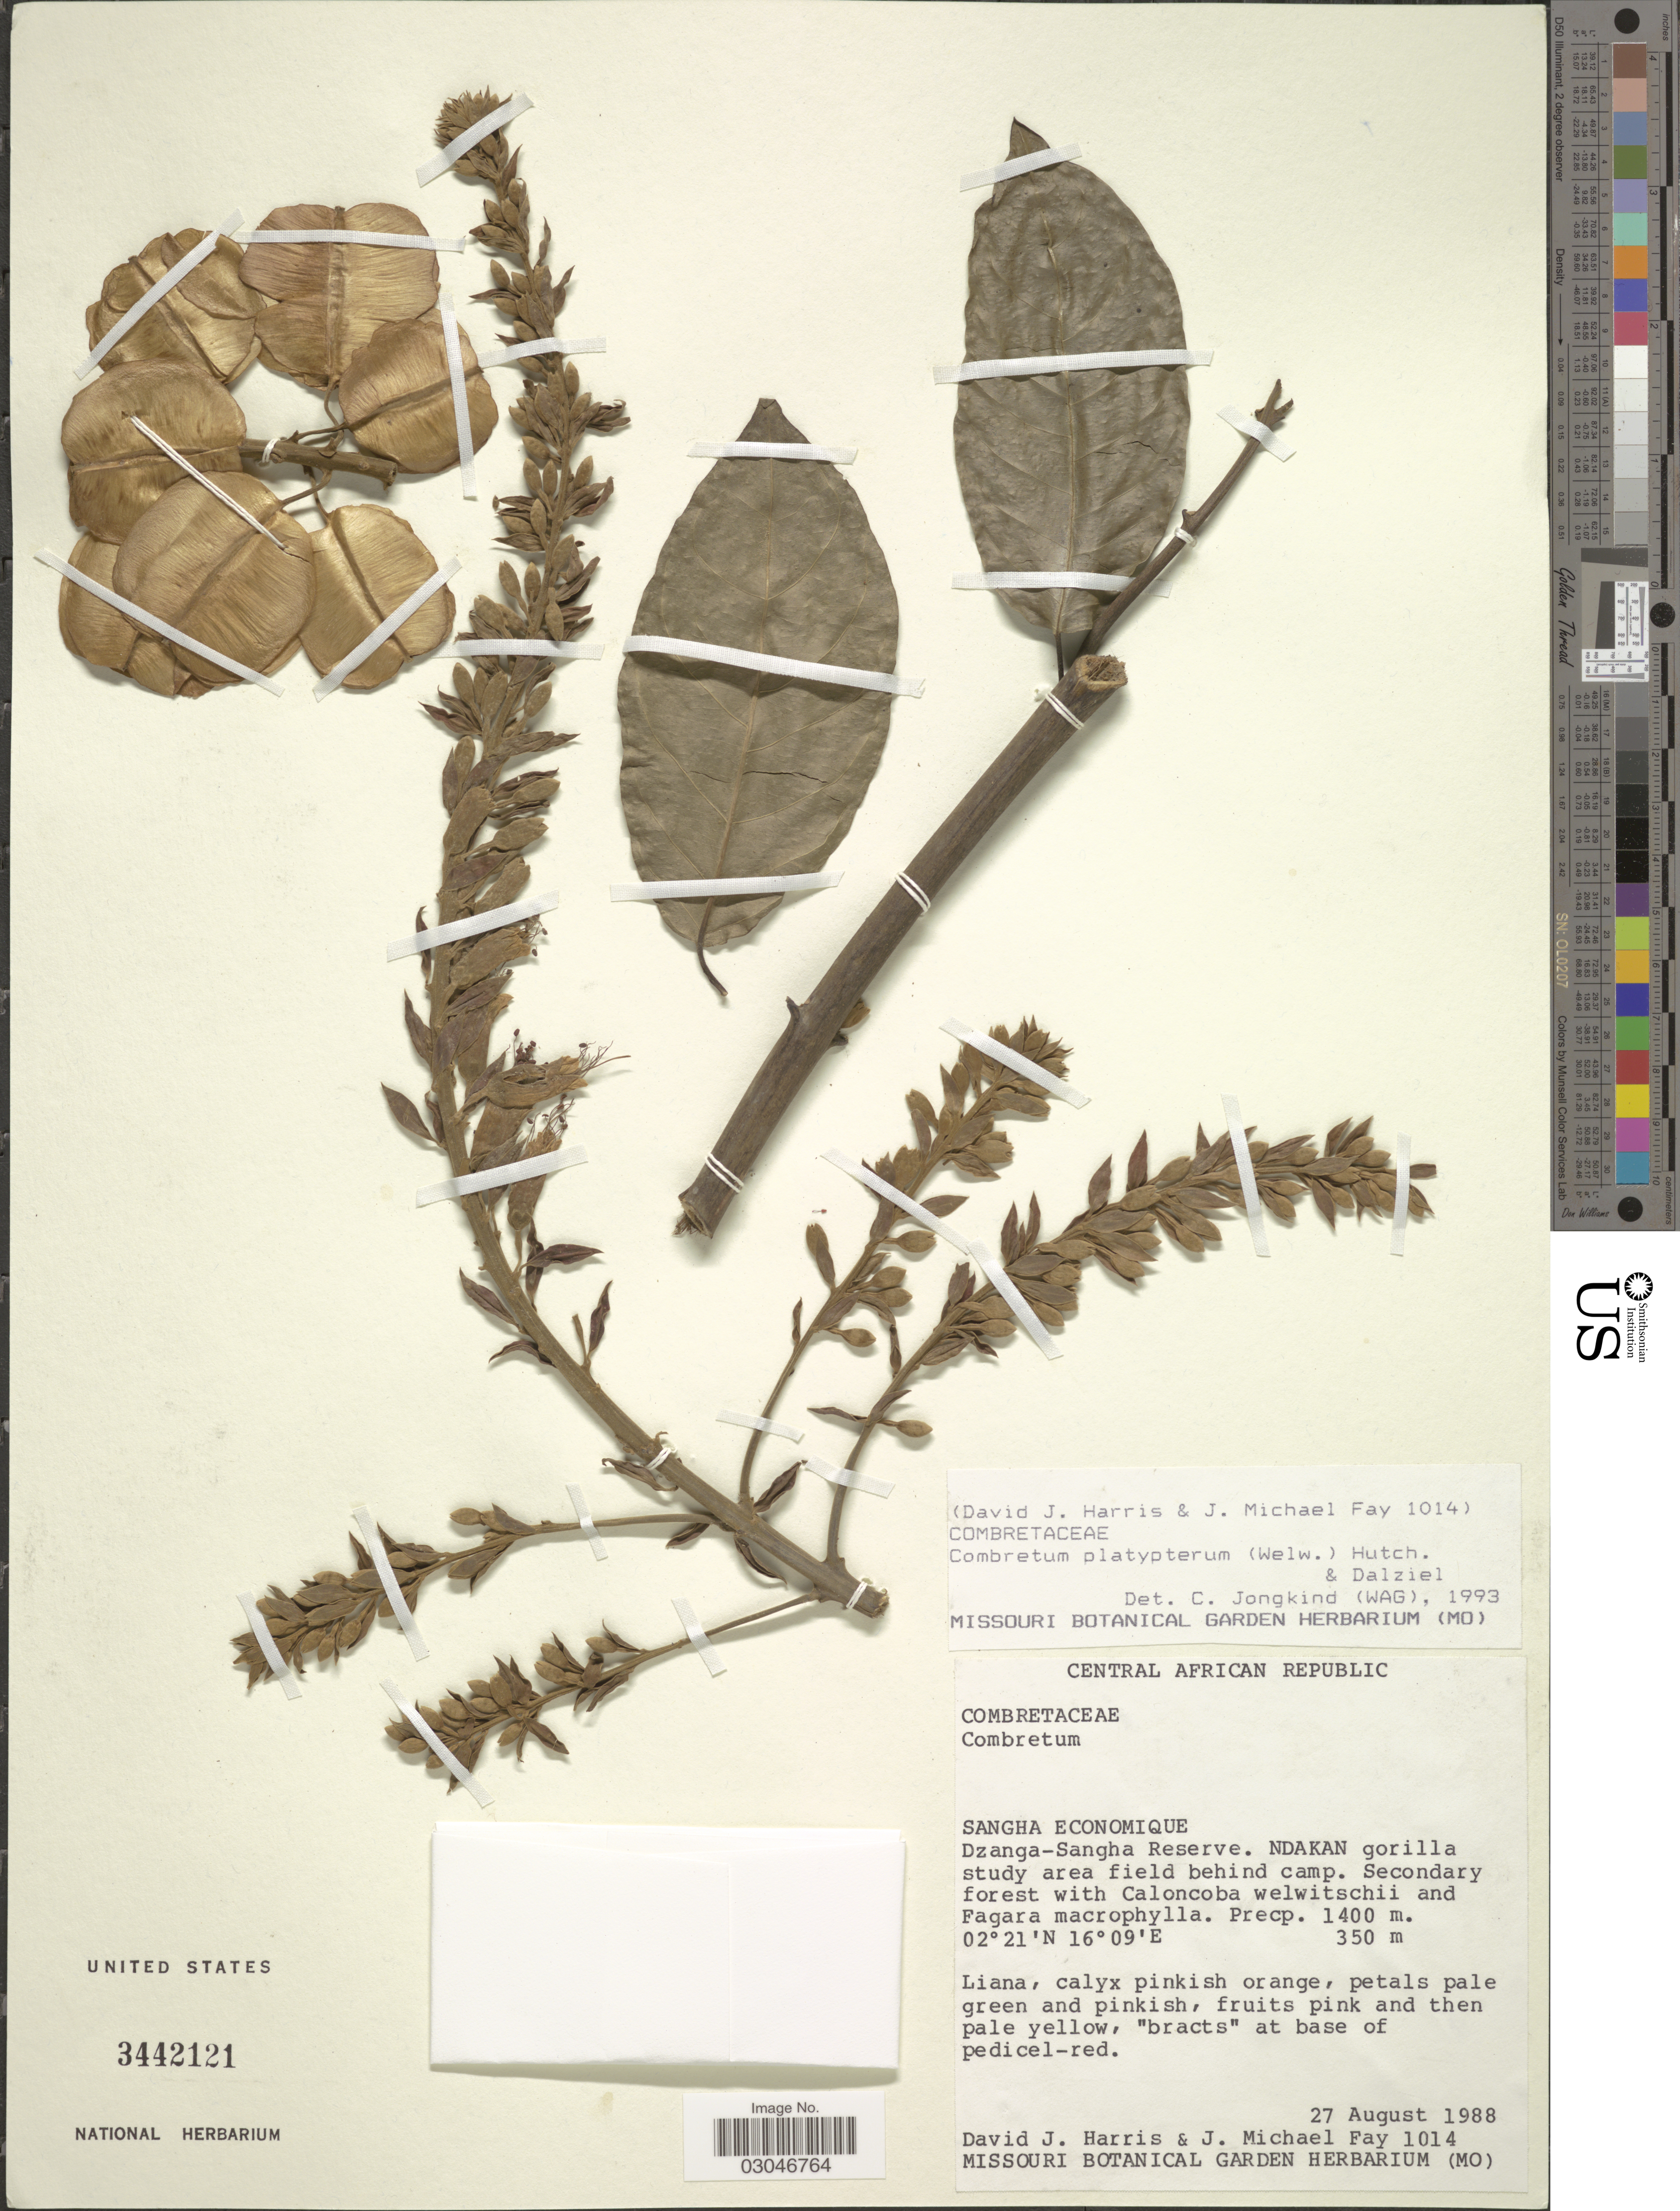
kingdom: Plantae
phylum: Tracheophyta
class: Magnoliopsida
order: Myrtales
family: Combretaceae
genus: Combretum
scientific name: Combretum platypterum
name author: (Welw.) Hutch. & Dalziel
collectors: D. J. Harris & J. M. Fay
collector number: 1014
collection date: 1988-08-27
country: Central African Republic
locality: Sangha Economique. Dzanga-Sangha Reserve. Ndakan gorilla study area field behind camp.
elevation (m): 350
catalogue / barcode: US 3442121